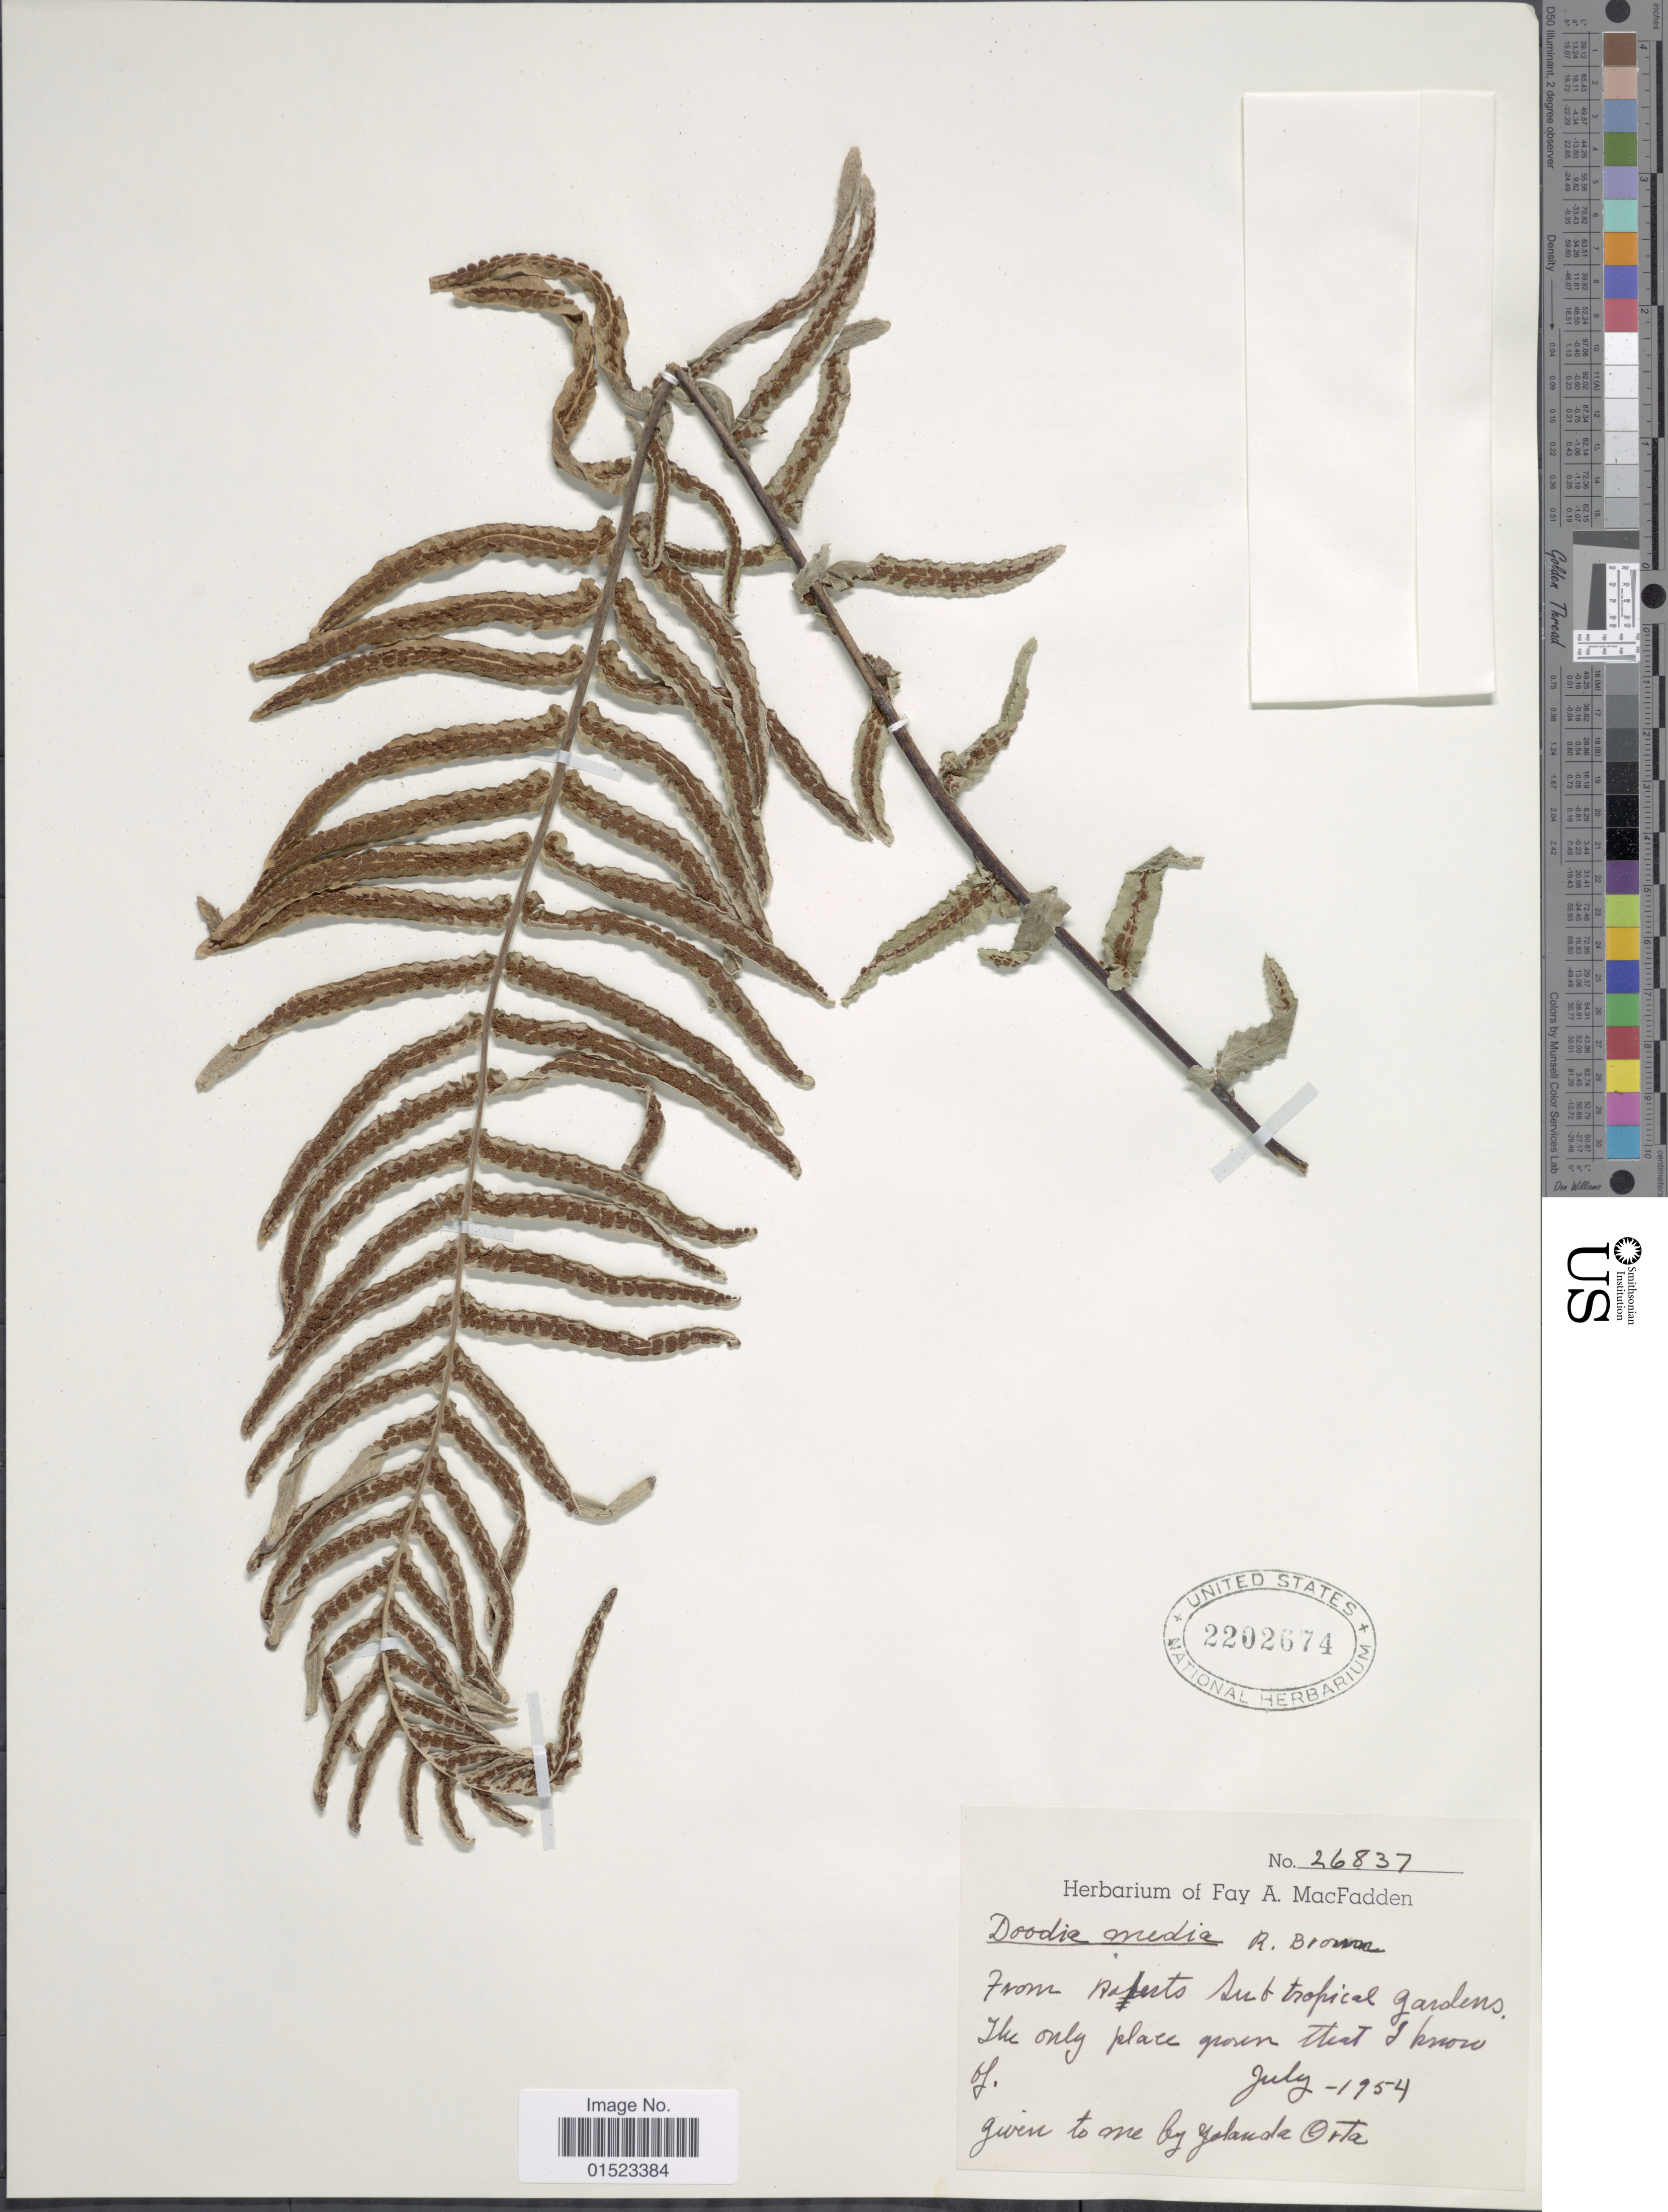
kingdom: Plantae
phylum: Tracheophyta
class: Polypodiopsida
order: Polypodiales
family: Blechnaceae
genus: Blechnum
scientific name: Blechnum medium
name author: (R. Br.) Christenh.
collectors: ex herb. Fay A. MacFadden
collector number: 26837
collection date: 1954-07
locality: Subtropical Garden [interpreted]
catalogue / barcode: US 2202674